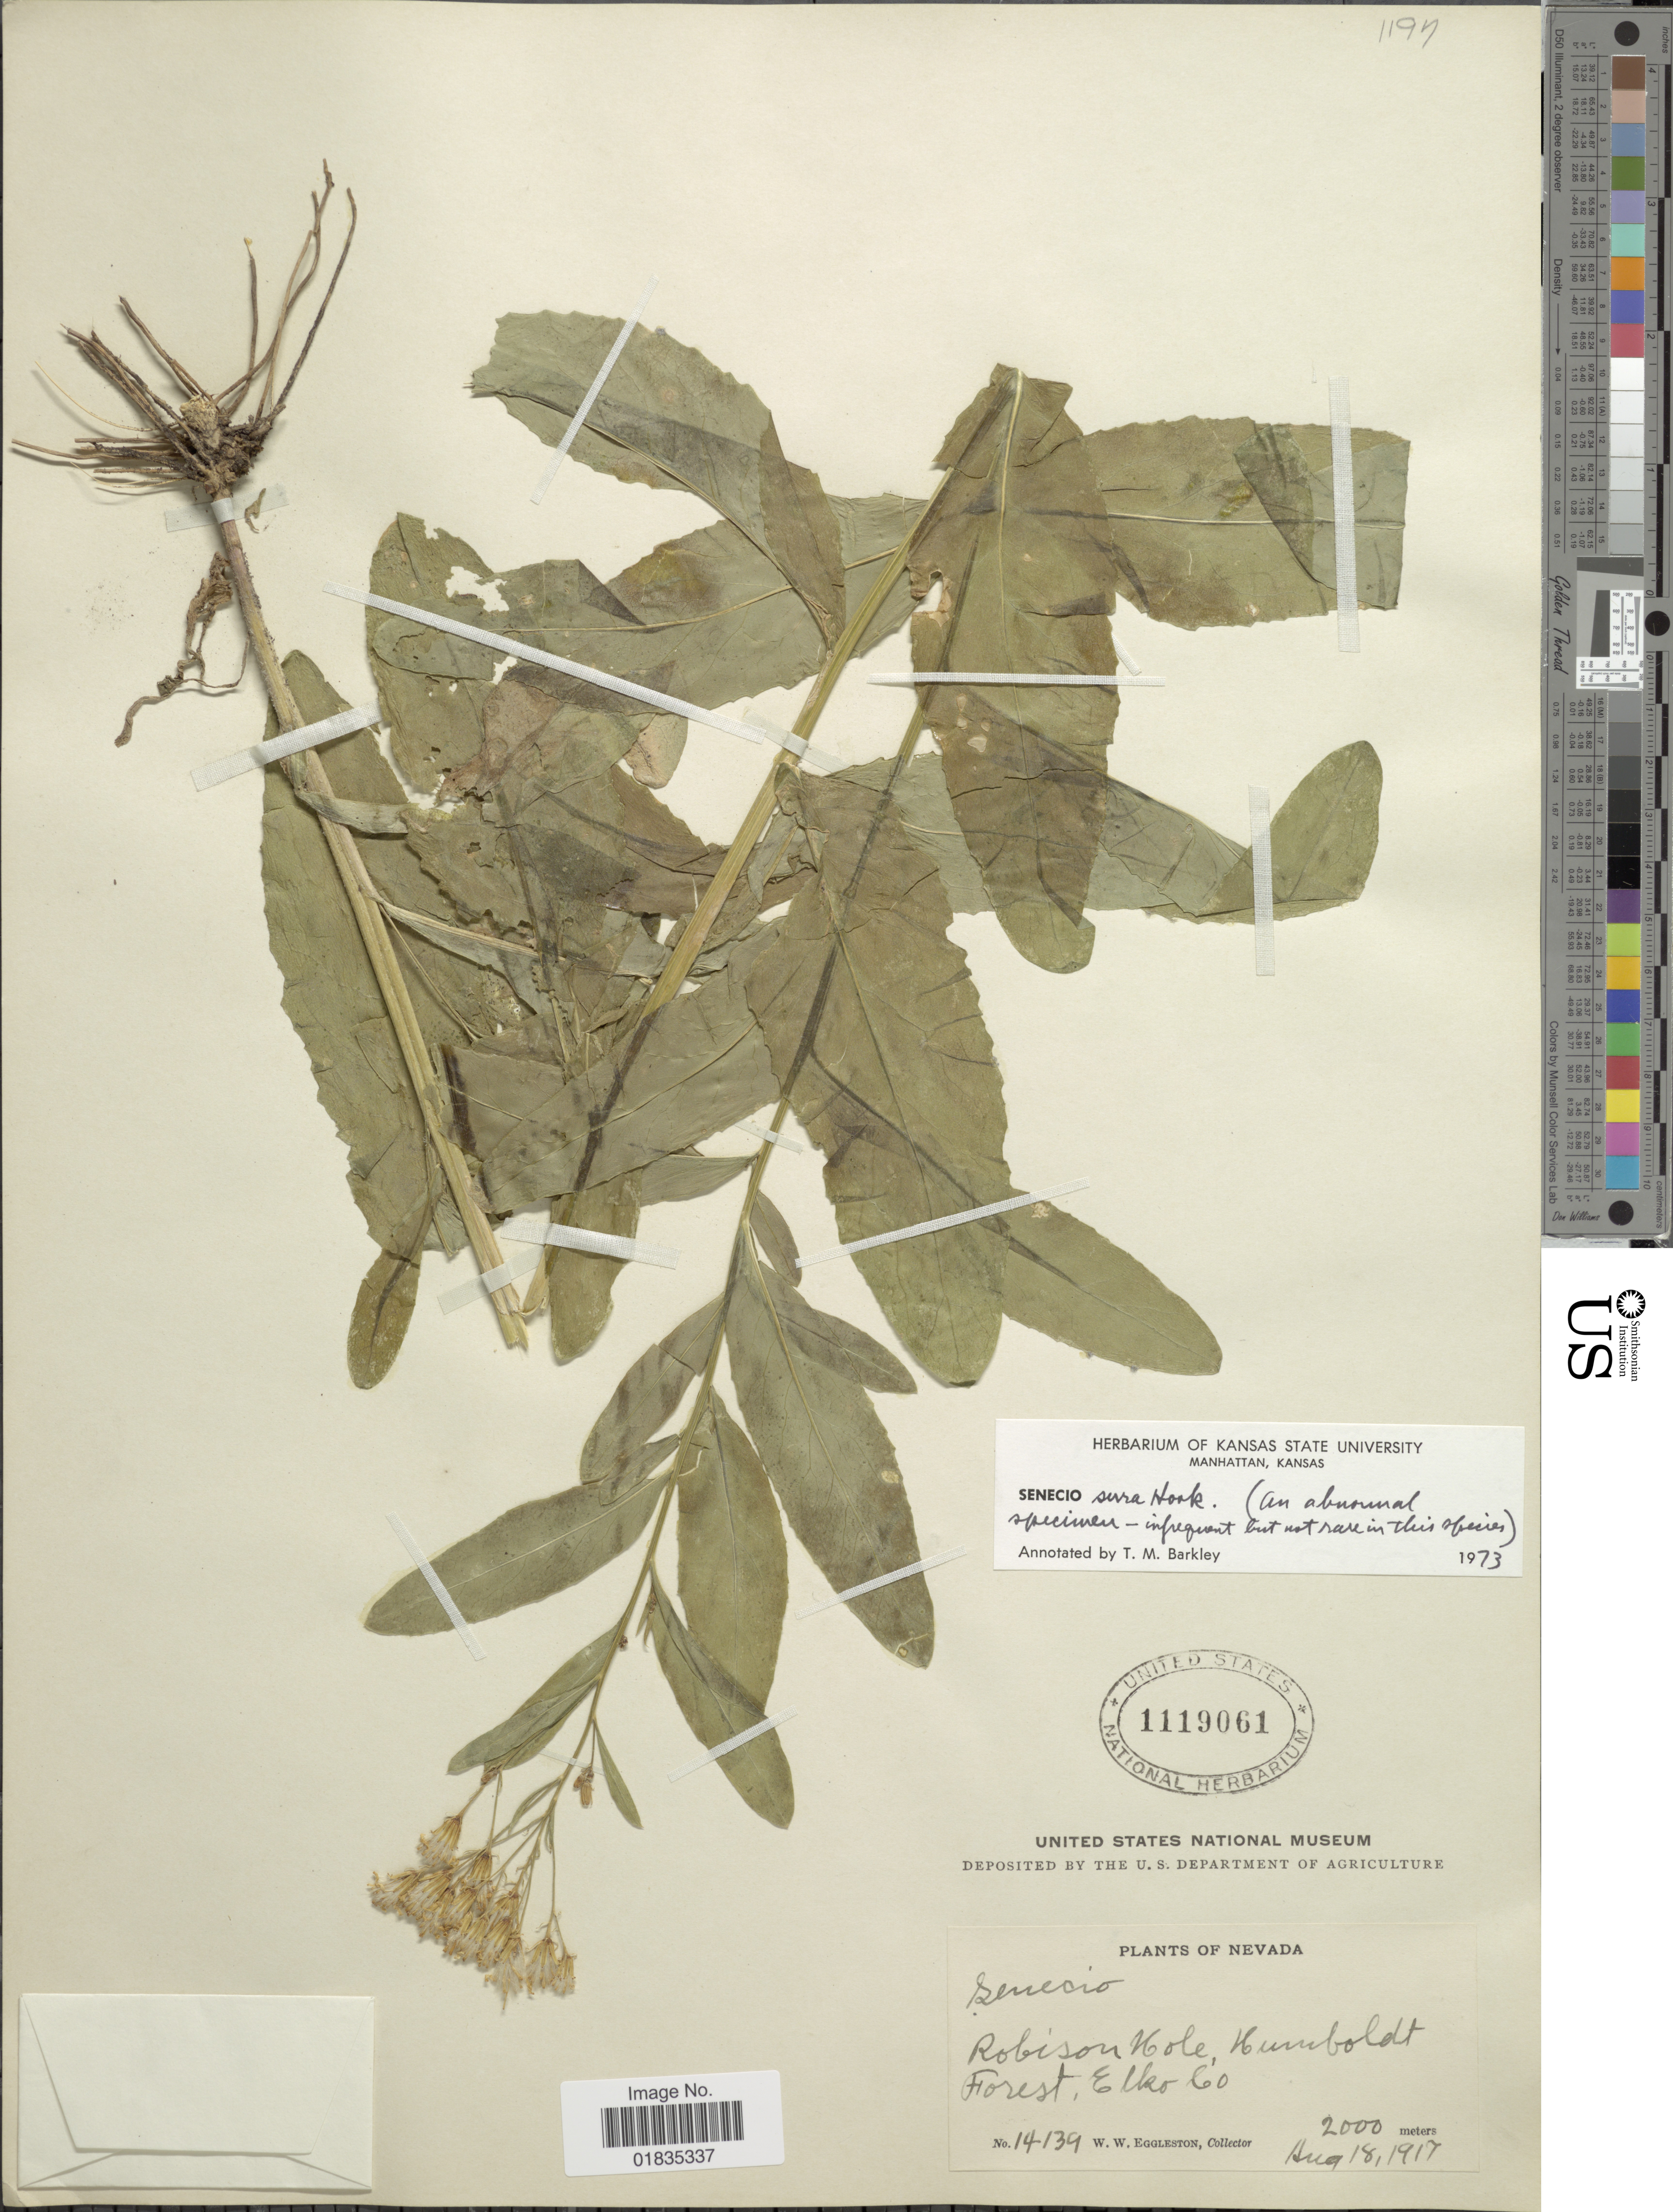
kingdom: Plantae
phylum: Tracheophyta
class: Magnoliopsida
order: Asterales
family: Asteraceae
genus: Senecio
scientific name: Senecio serra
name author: Hook.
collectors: W. W. Eggleston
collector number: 14139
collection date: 1917-08-18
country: United States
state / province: Nevada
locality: Robison Hole, Humboldt Forest, Elko Co.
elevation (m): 2000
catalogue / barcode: US 1119061